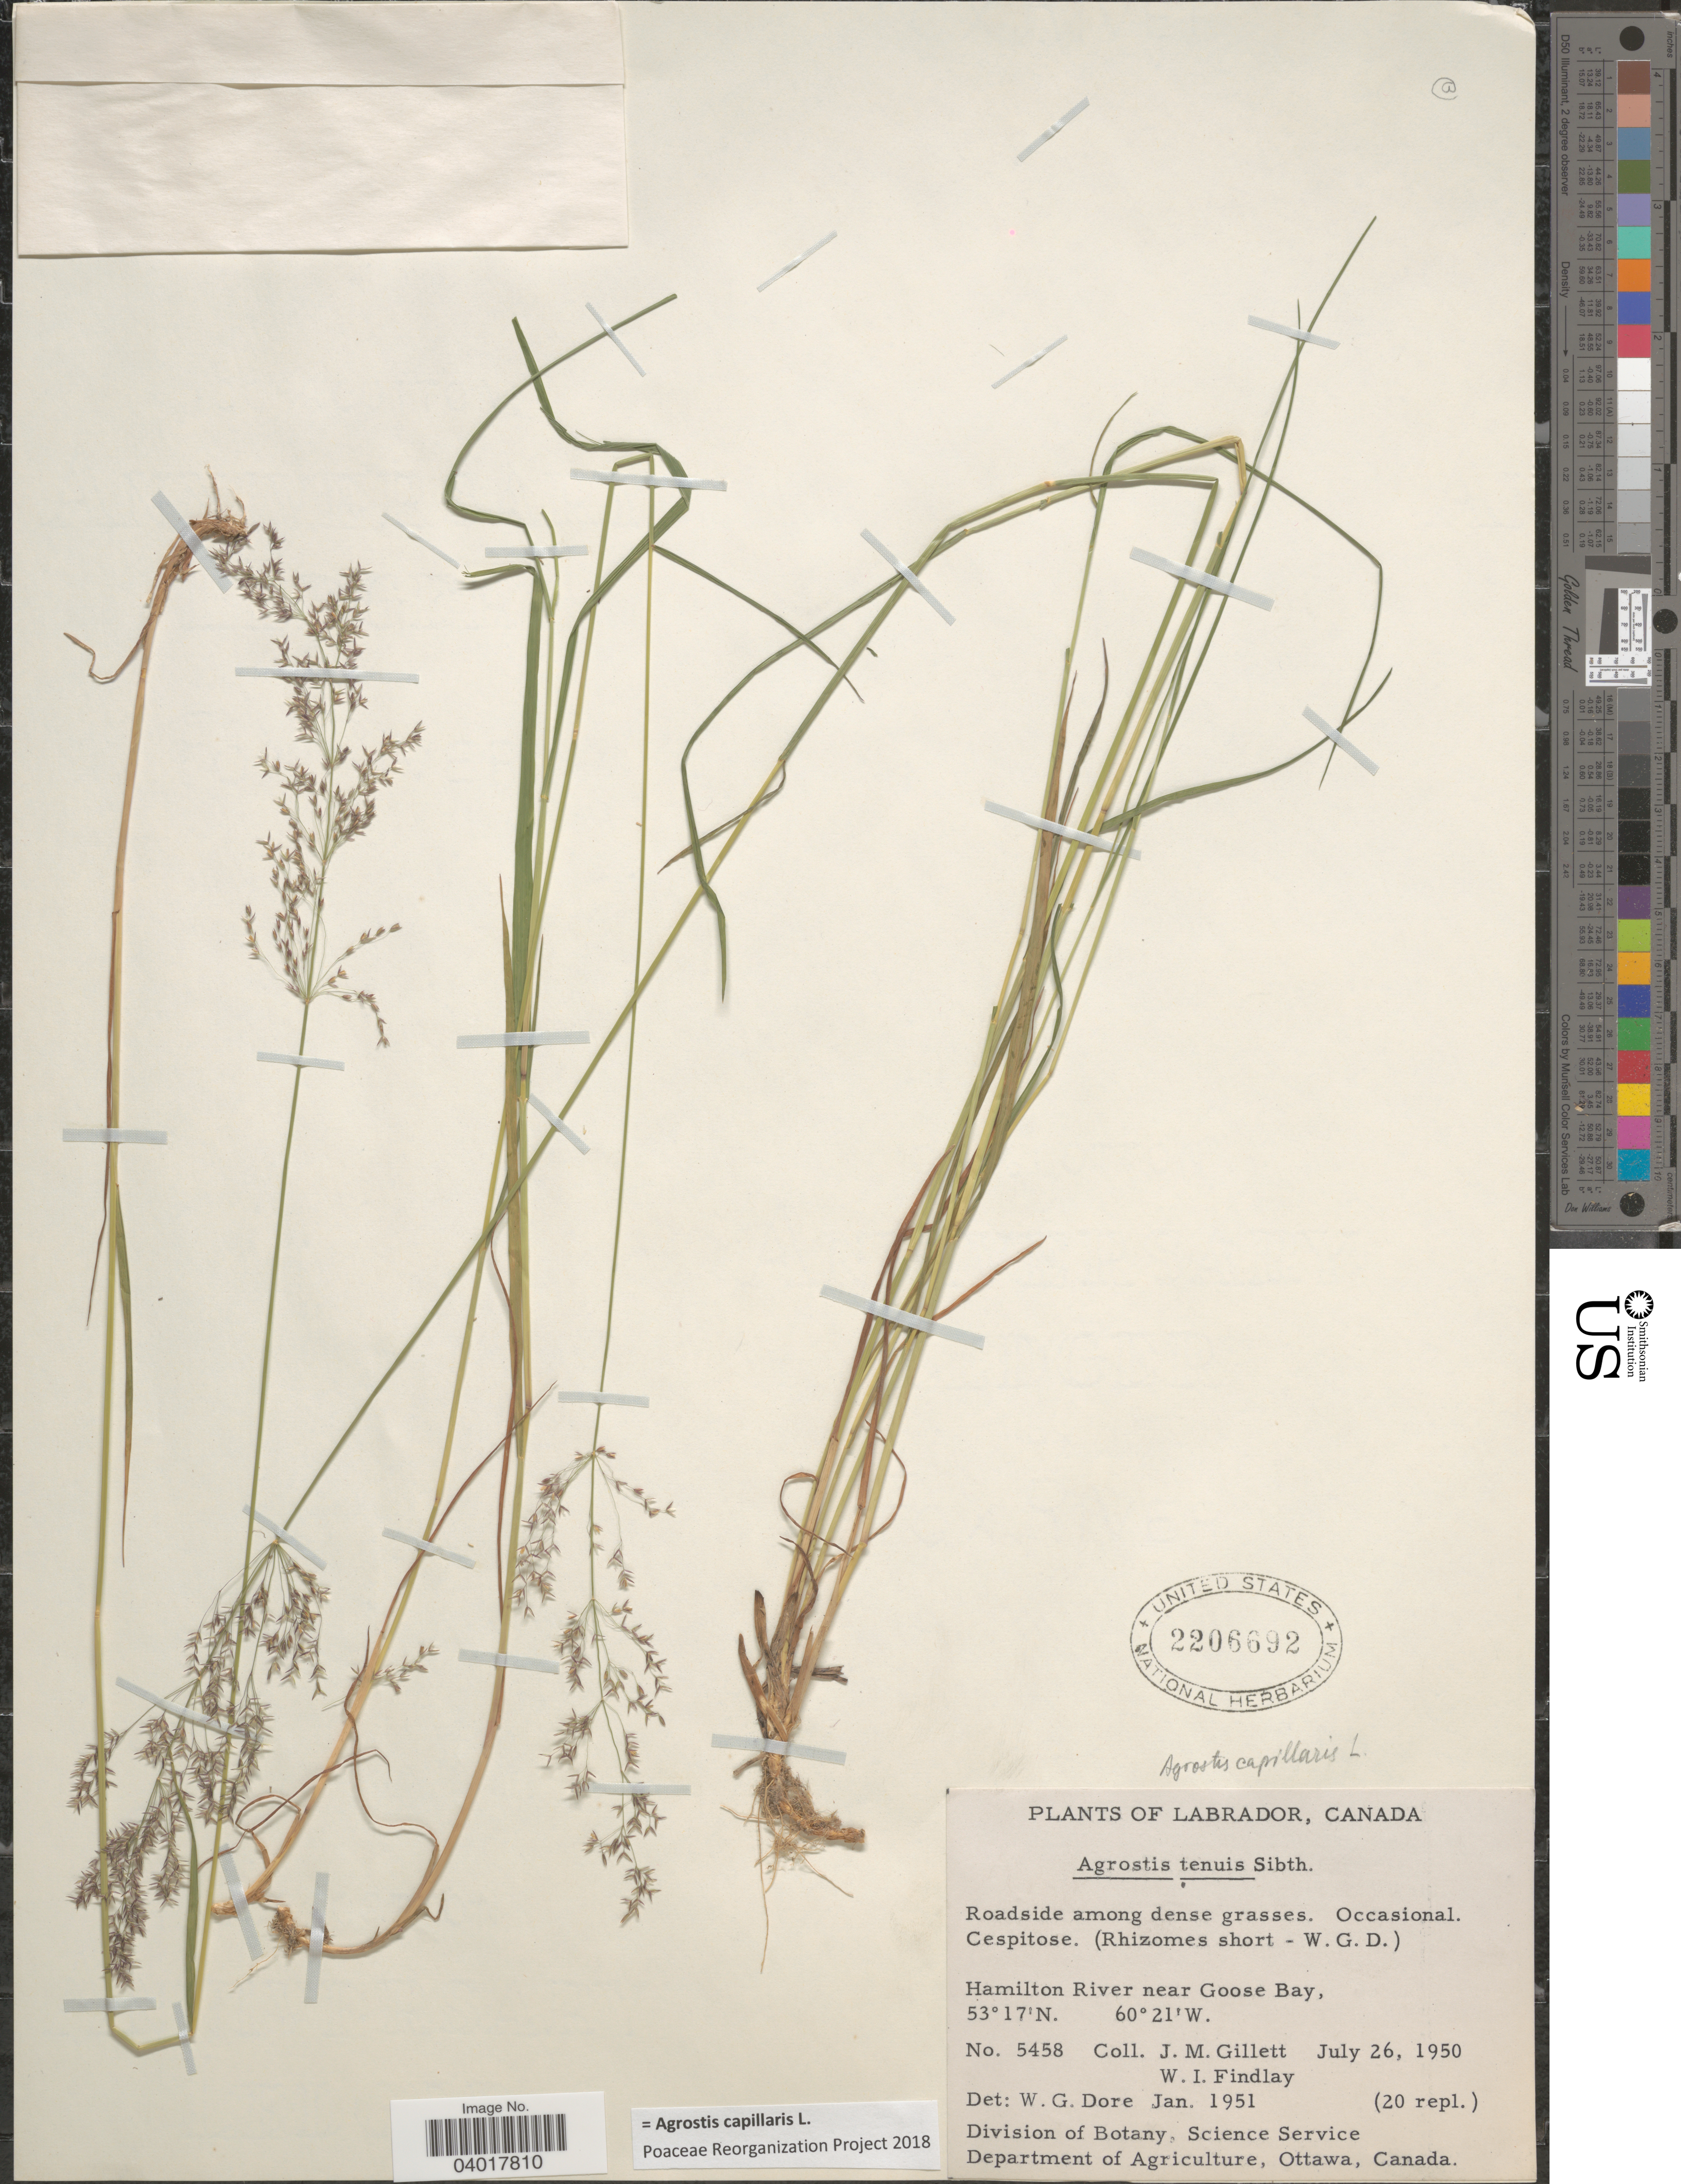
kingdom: Plantae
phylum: Tracheophyta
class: Liliopsida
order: Poales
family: Poaceae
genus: Agrostis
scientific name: Agrostis capillaris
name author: L.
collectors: J. M. Gillett & W. Findlay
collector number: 5458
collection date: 1950-07-26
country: Canada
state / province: Newfoundland and Labrador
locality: Labrador. Hamilton River near Goose Bay.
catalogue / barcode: US 2206692